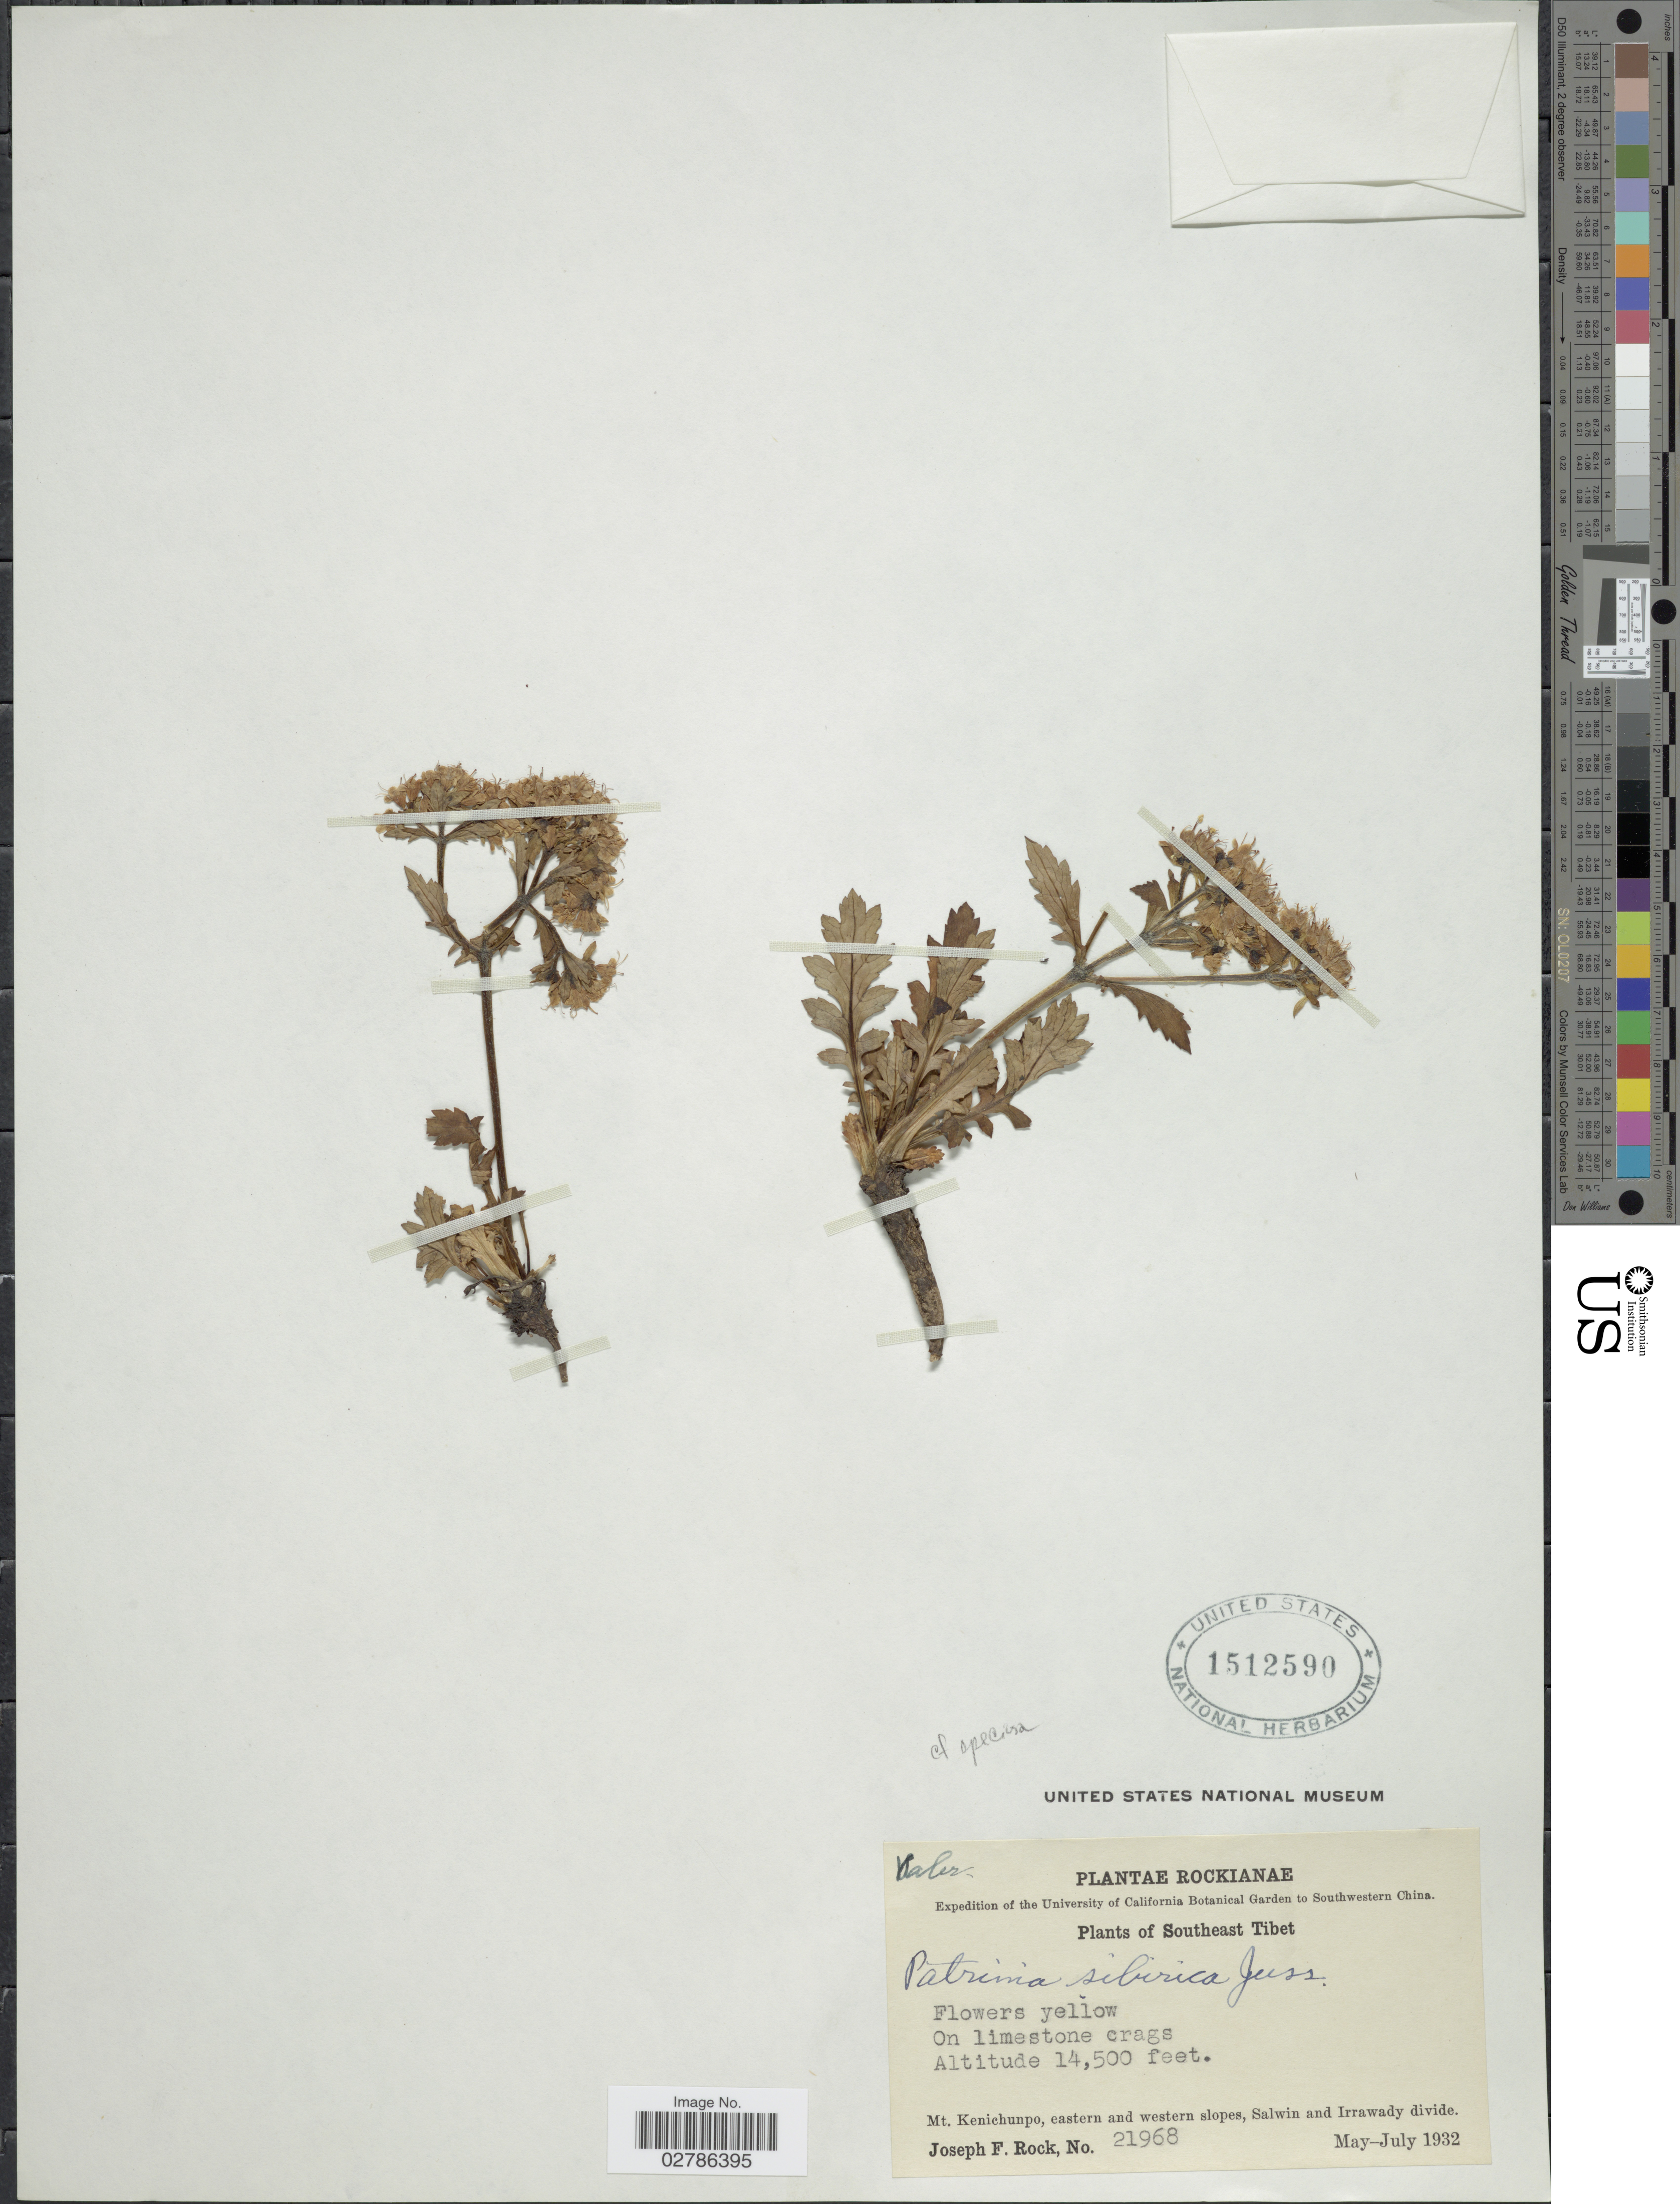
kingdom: Plantae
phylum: Tracheophyta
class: Magnoliopsida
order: Dipsacales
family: Caprifoliaceae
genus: Patrinia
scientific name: Patrinia speciosa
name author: Hand.-Mazz.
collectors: J. F. Rock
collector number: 21968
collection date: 1932-05/1932-07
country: China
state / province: Xizang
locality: Southeast Tibet, Mt. Kenichunpo, eastern and western slopes, Salwin and Irrawady divide.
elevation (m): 4420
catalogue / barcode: US 1512590